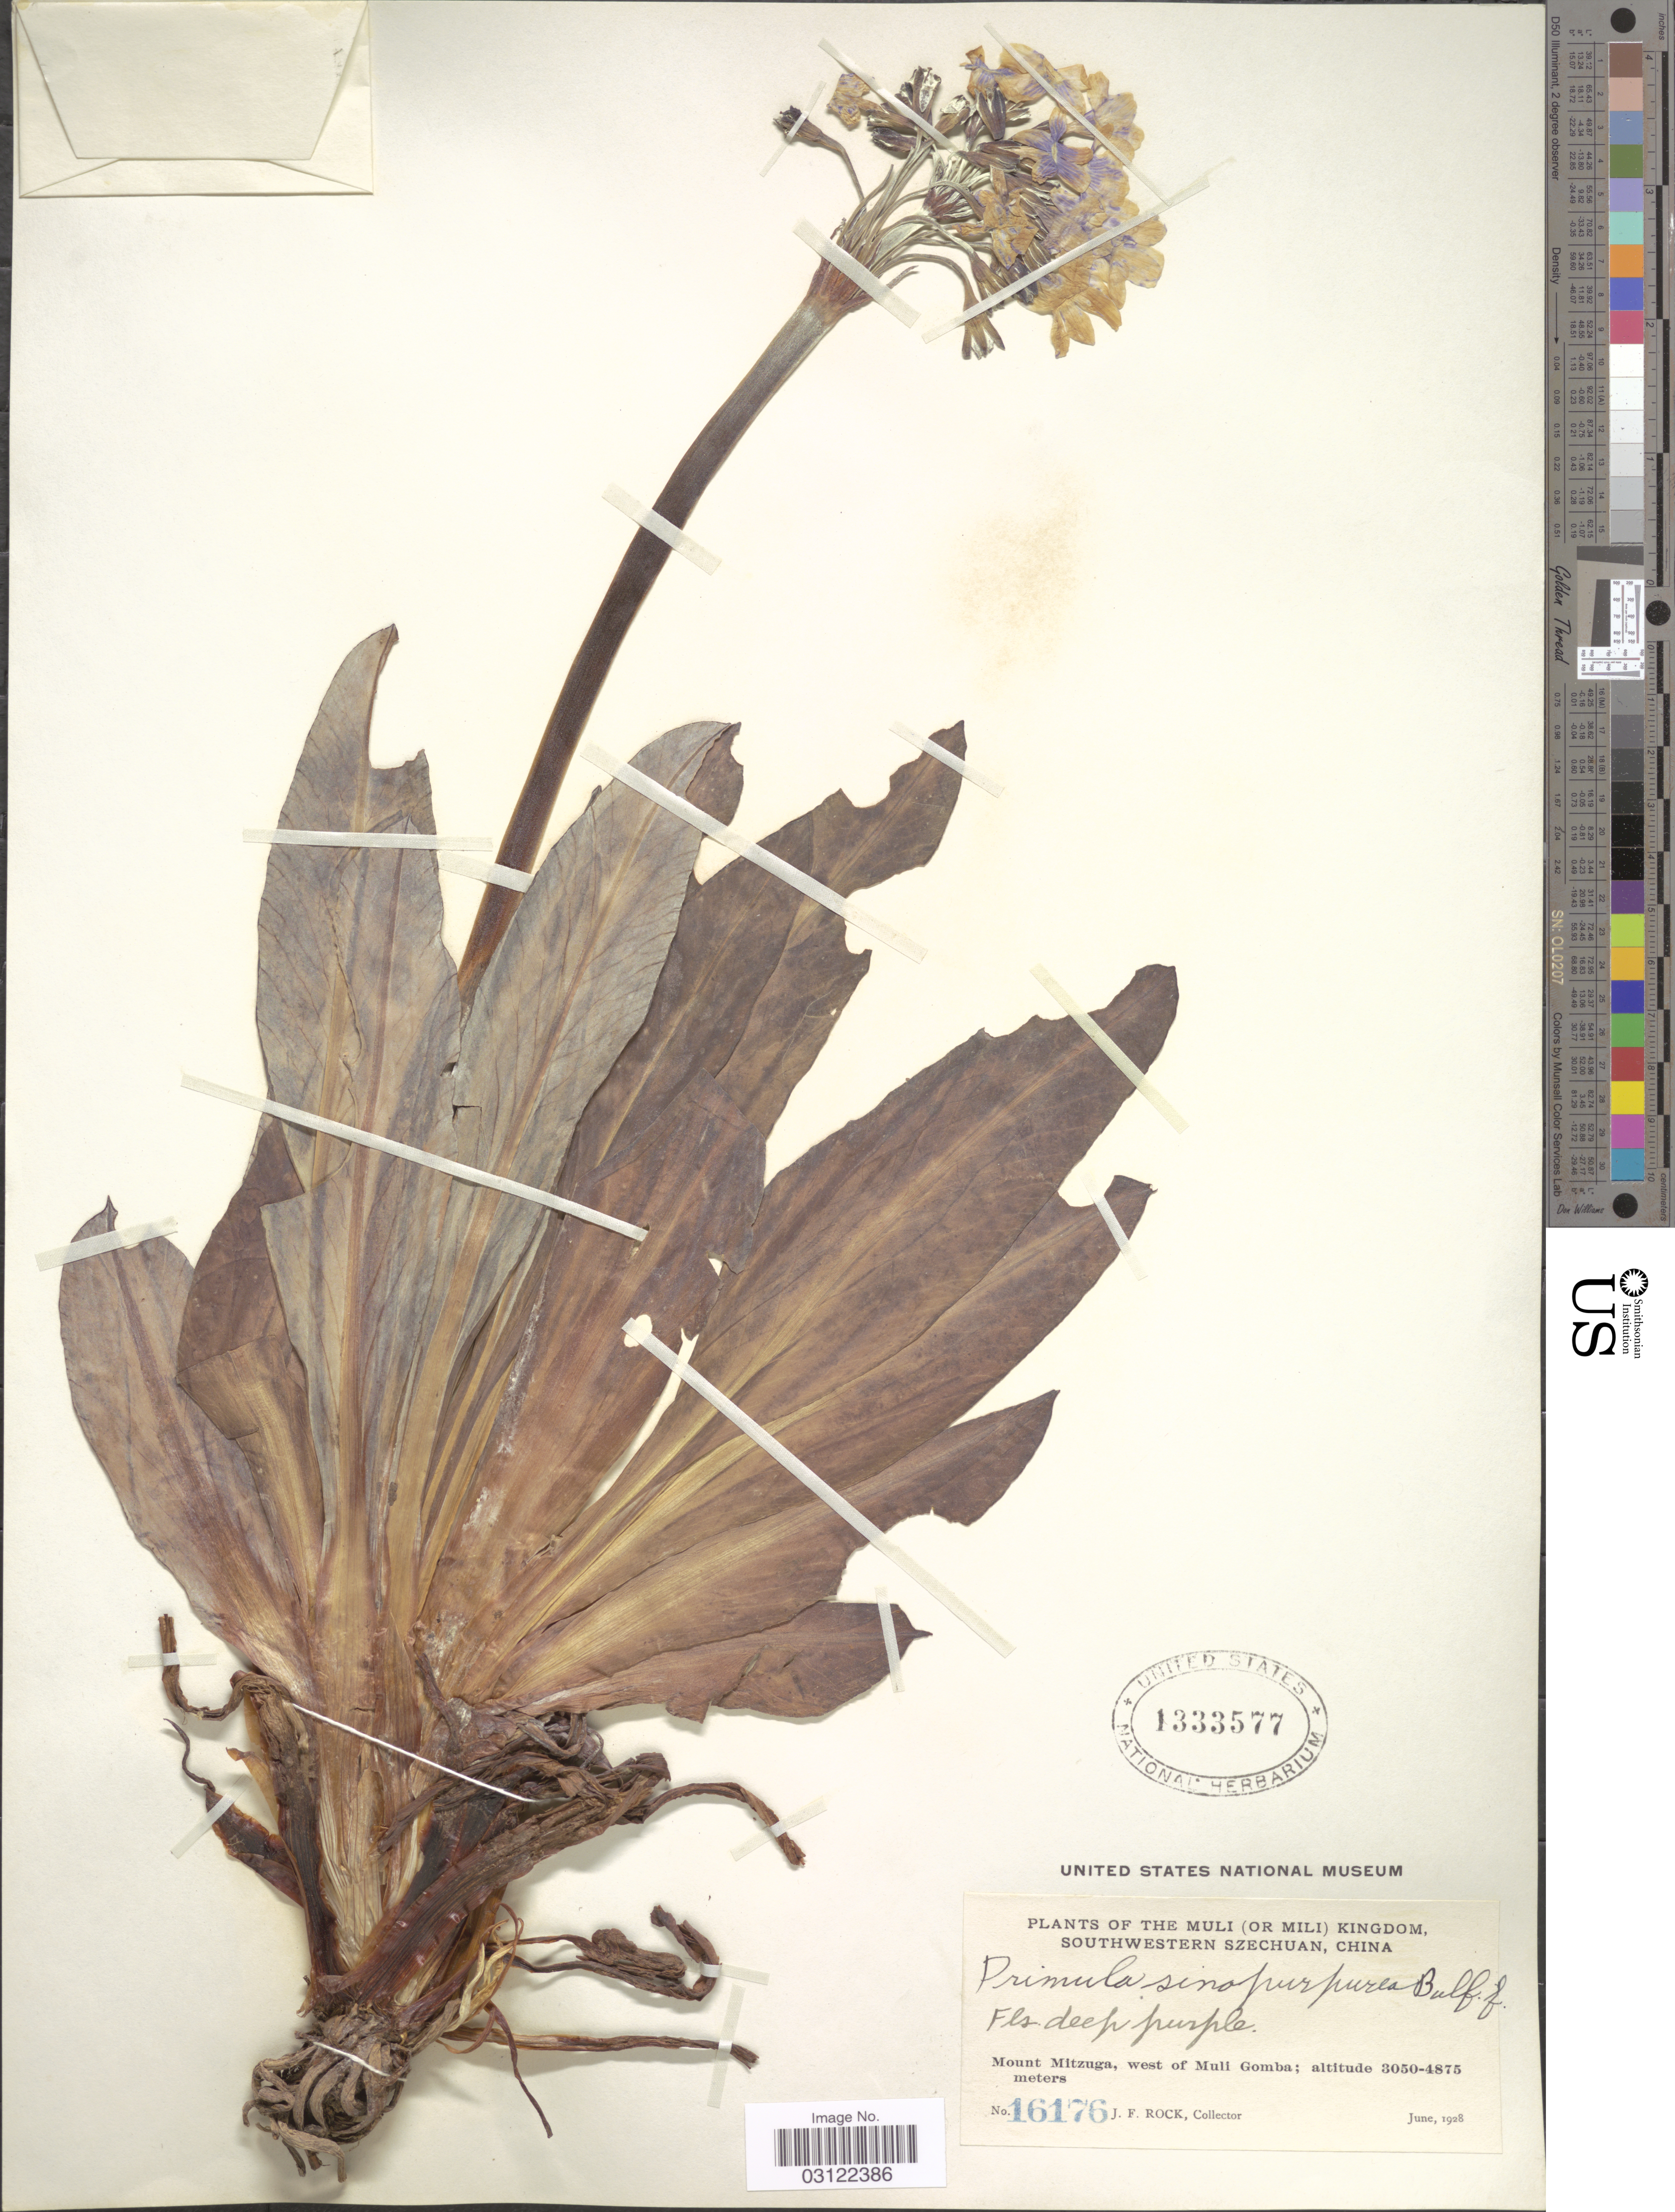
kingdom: Plantae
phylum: Tracheophyta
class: Magnoliopsida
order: Ericales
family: Primulaceae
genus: Primula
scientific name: Primula sinopurpurea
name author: Balf. f. ex Hutch.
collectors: J. Rock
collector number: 16176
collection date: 1928-06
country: China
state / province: Sichuan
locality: Muli (or Mili) Kingdom, Southwestern Szechuan. Mount Mitzuga, west of Muli Gomba.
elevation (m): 3050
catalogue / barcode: US 1333577